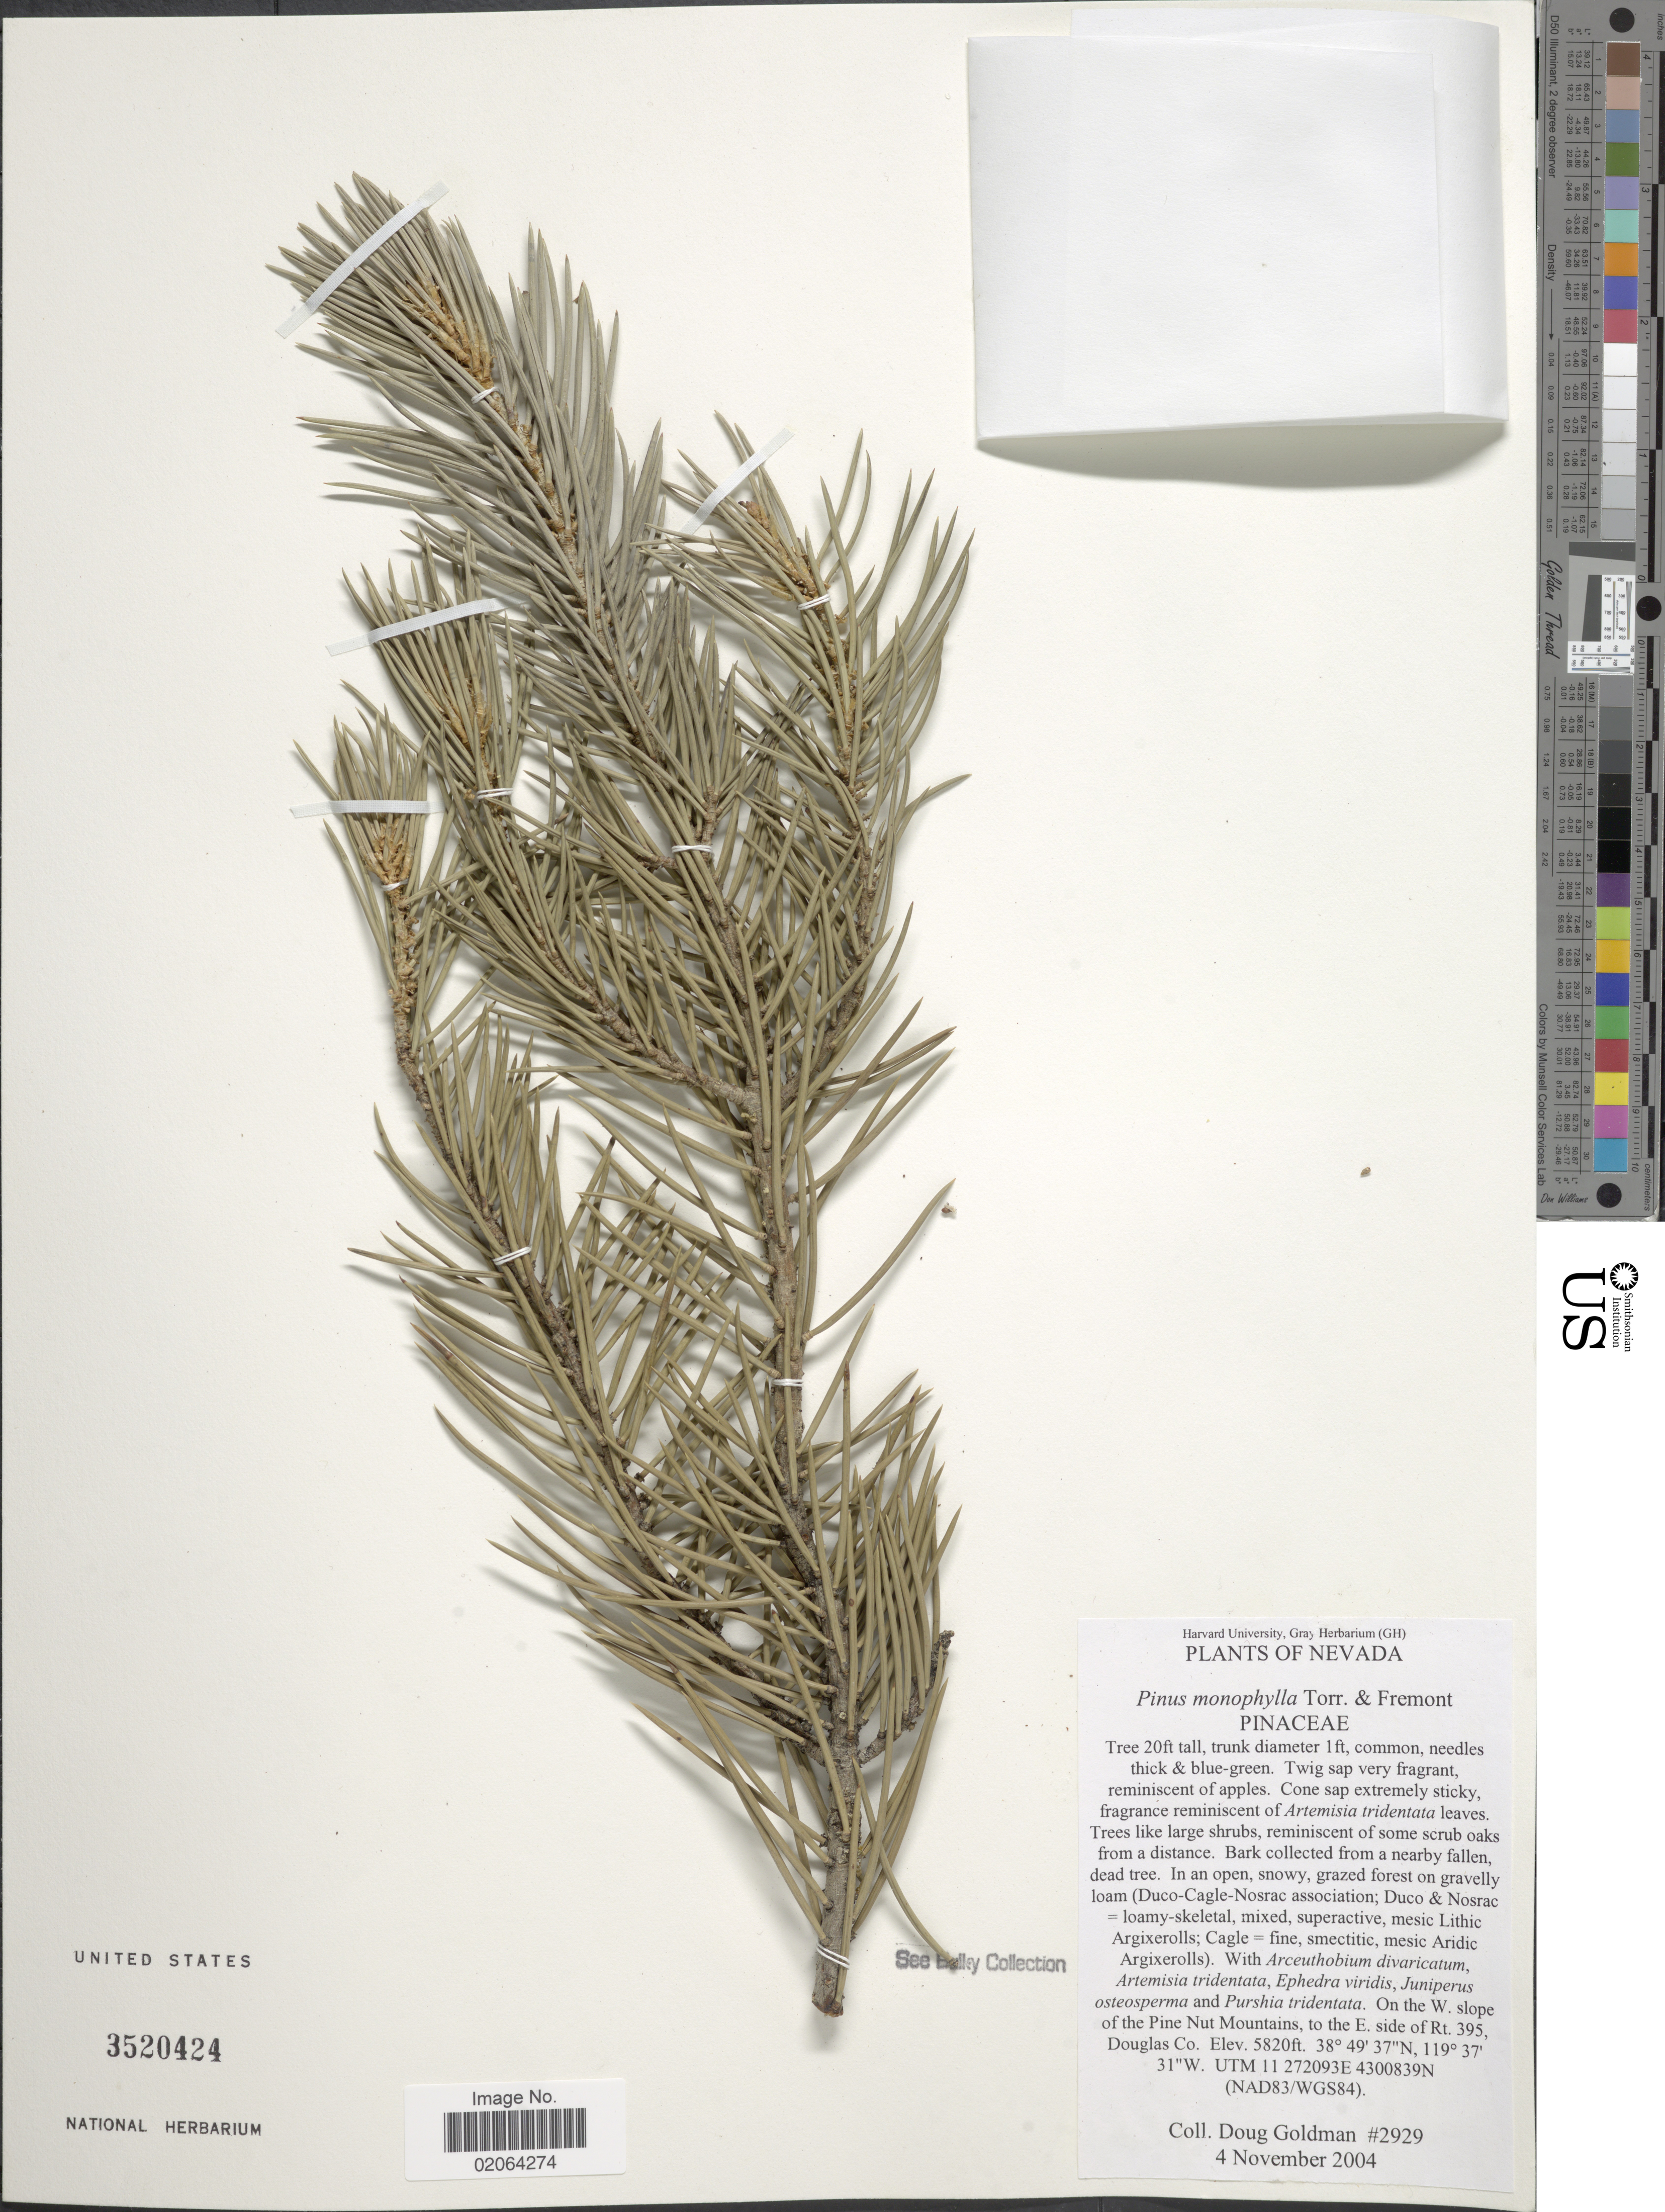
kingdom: Plantae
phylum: Tracheophyta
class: Pinopsida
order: Pinales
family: Pinaceae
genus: Pinus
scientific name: Pinus monophylla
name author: Torr. & Frém.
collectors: D. Goldman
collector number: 2929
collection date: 2004-11-04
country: United States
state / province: Nevada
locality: Nevada, On the W slope of the Pine Nut Mountains, to E, side of Rt. 395 Douglas Co.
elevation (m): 1774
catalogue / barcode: US 3520424